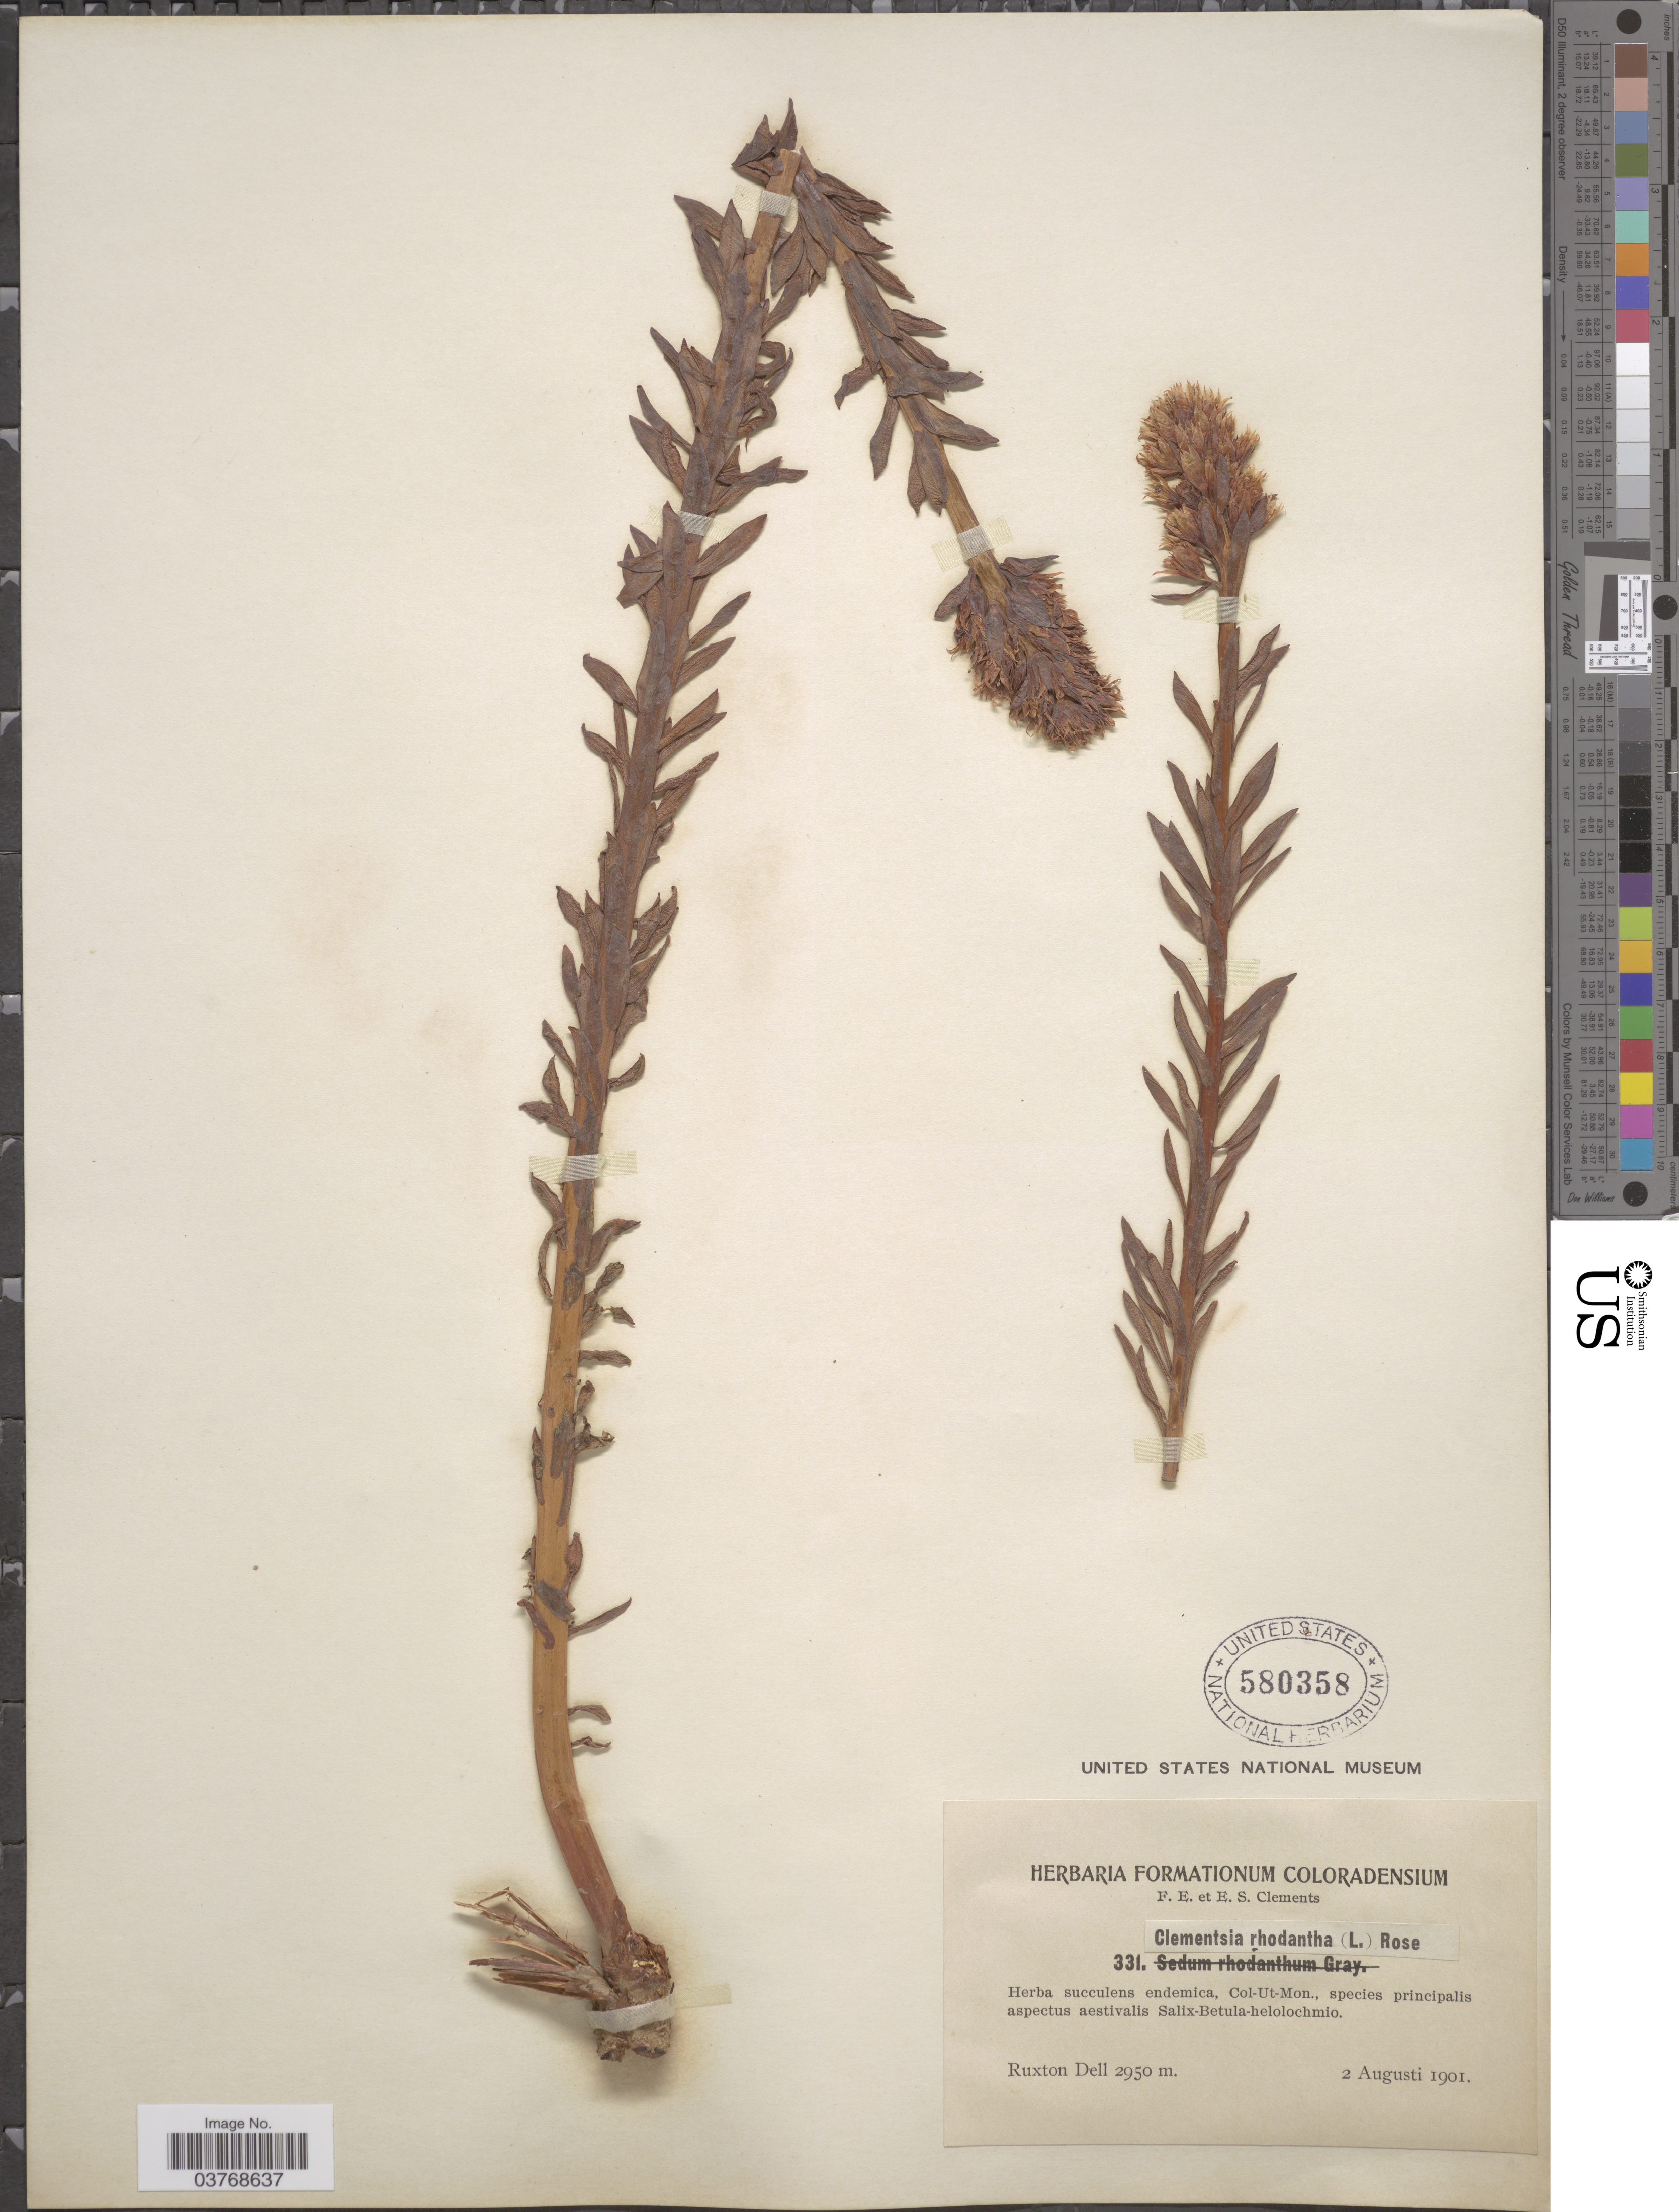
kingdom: Plantae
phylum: Tracheophyta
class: Magnoliopsida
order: Saxifragales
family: Crassulaceae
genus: Rhodiola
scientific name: Rhodiola rhodantha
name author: (A. Gray) H. Jacobsen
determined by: Strong, Mark T., (BOT), Smithsonian Institution - National Museum of Natural History (UNITED STATES)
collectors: F. E. Clements & E. S. Clements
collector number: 331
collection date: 1901-08-02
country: United States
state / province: Colorado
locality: Ruxton Dell.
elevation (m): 2950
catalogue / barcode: US 580358